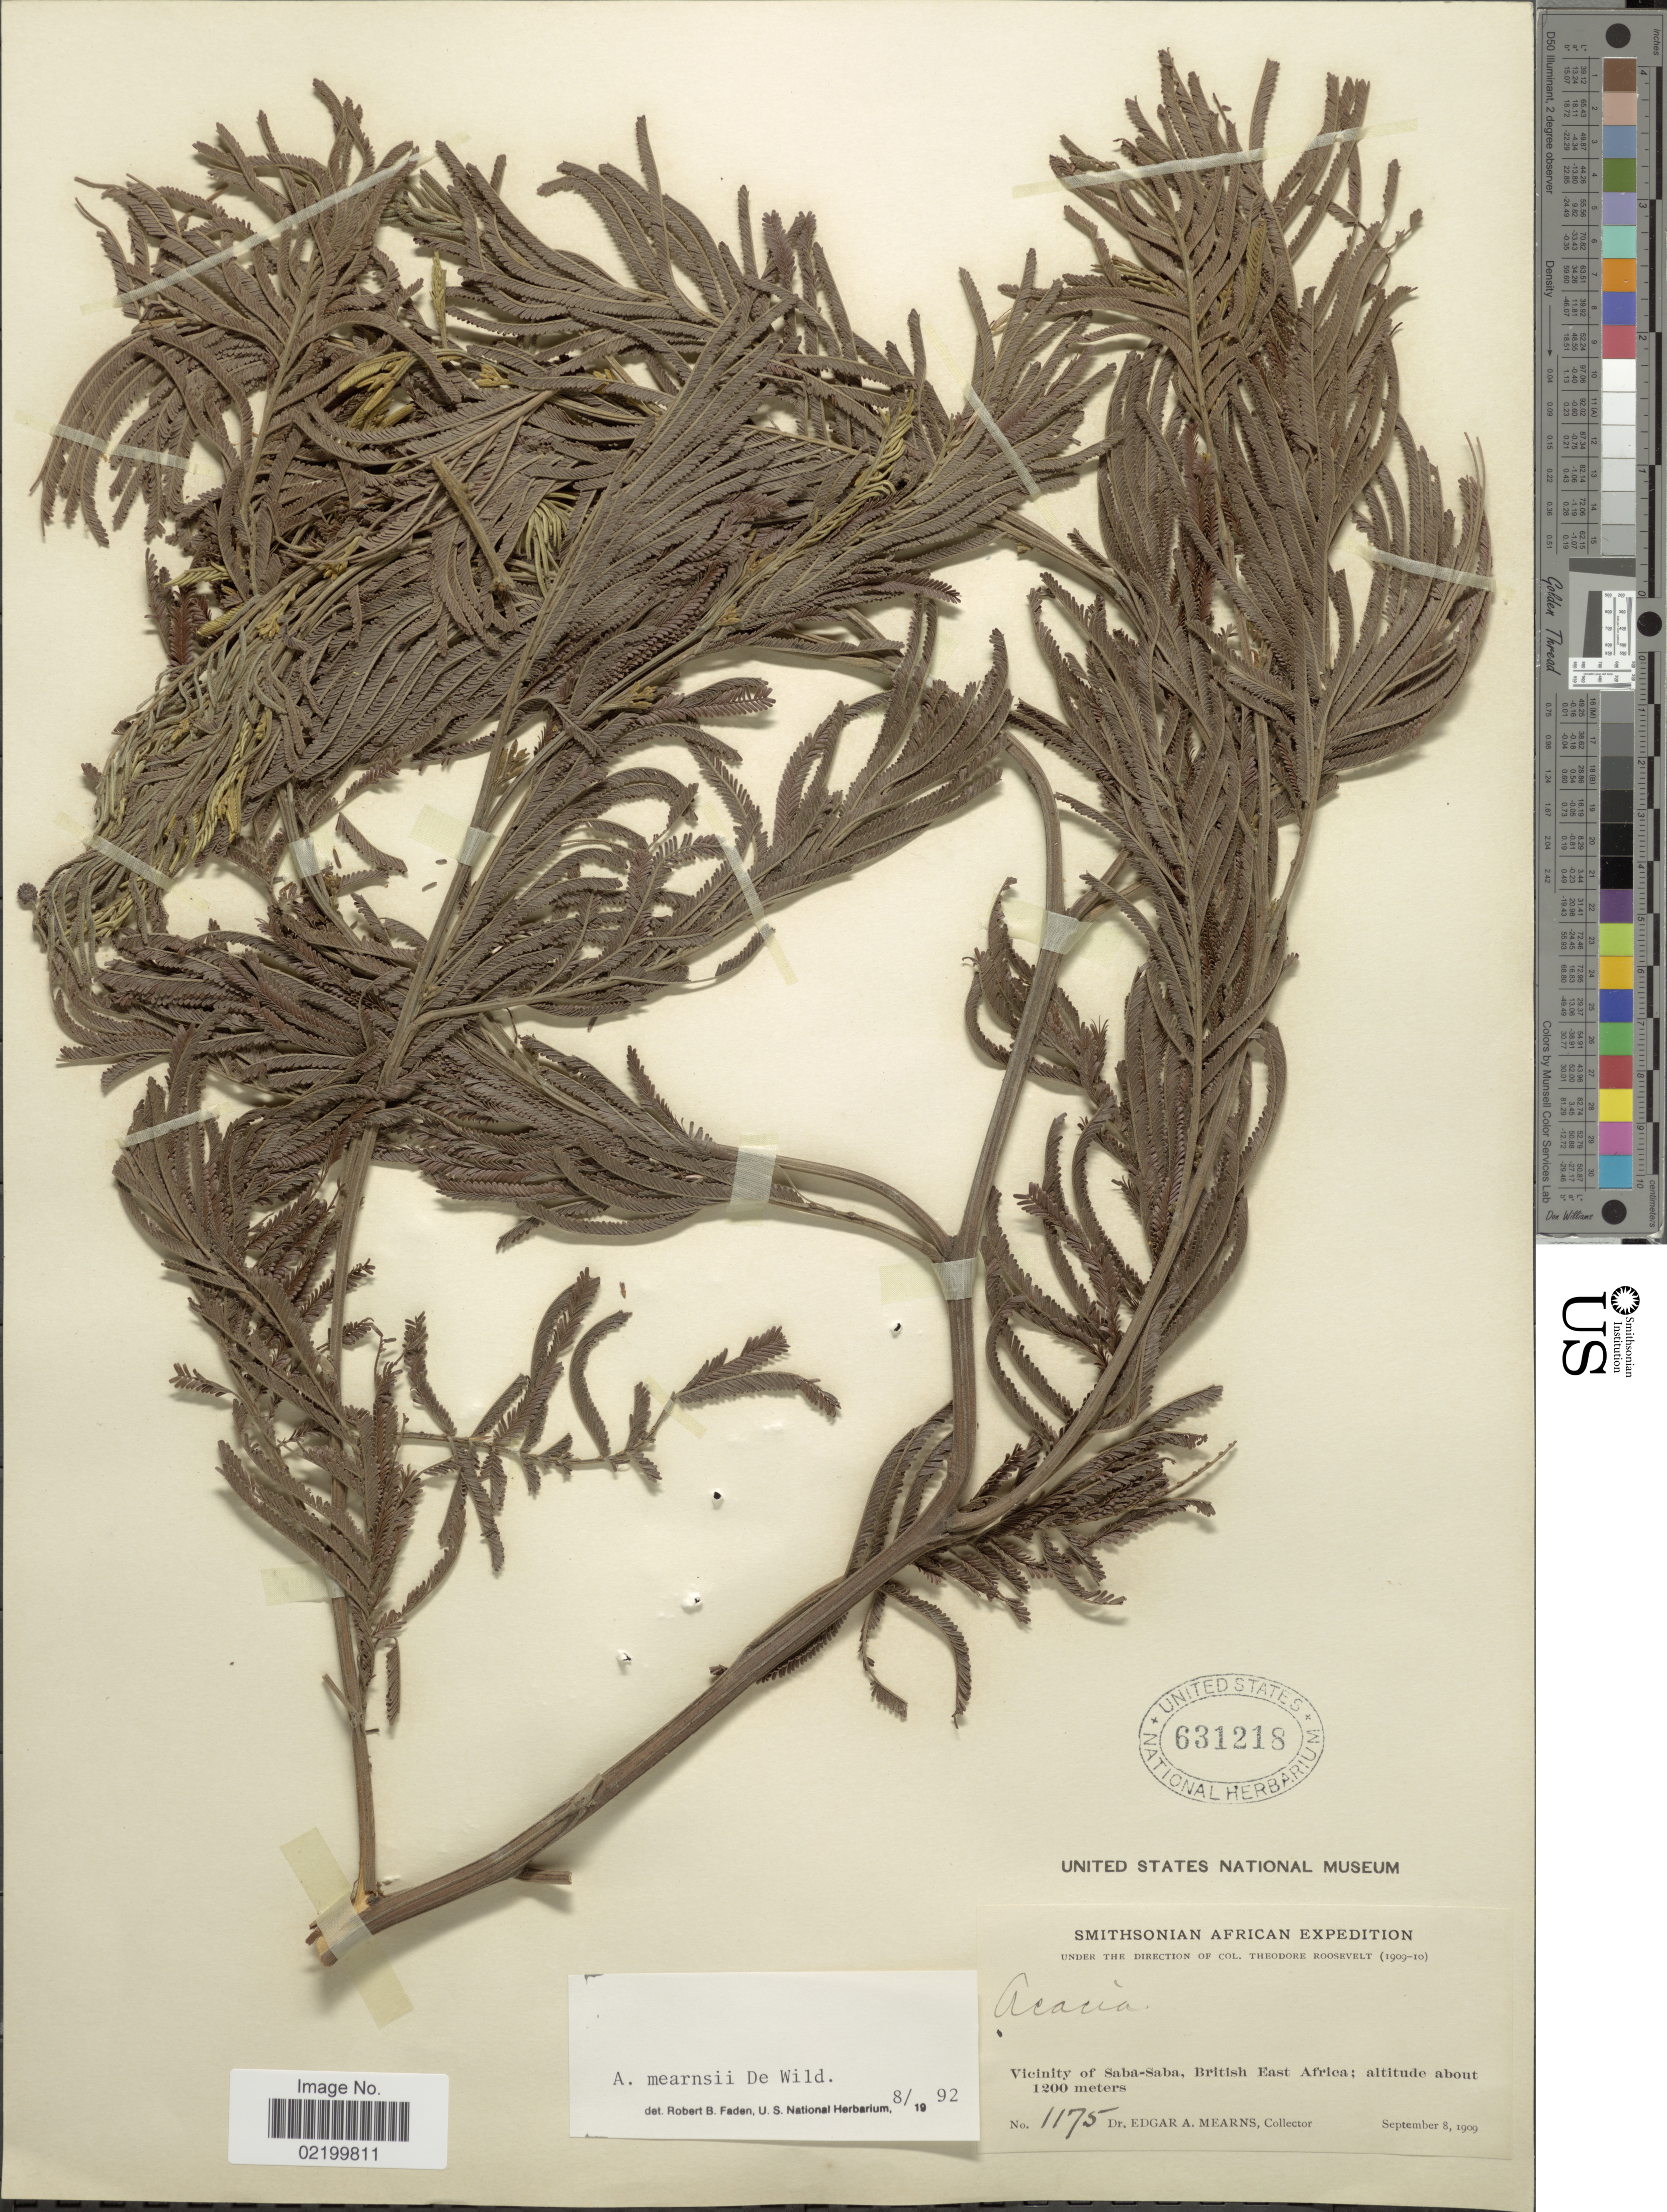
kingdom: Plantae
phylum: Tracheophyta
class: Magnoliopsida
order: Fabales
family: Fabaceae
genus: Acacia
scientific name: Acacia mearnsii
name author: De Wild.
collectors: E. A. Mearns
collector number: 1175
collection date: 1909-09-08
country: Kenya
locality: Vicinity of Saba-Saba, British East Africa.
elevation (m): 1200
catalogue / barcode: US 631218